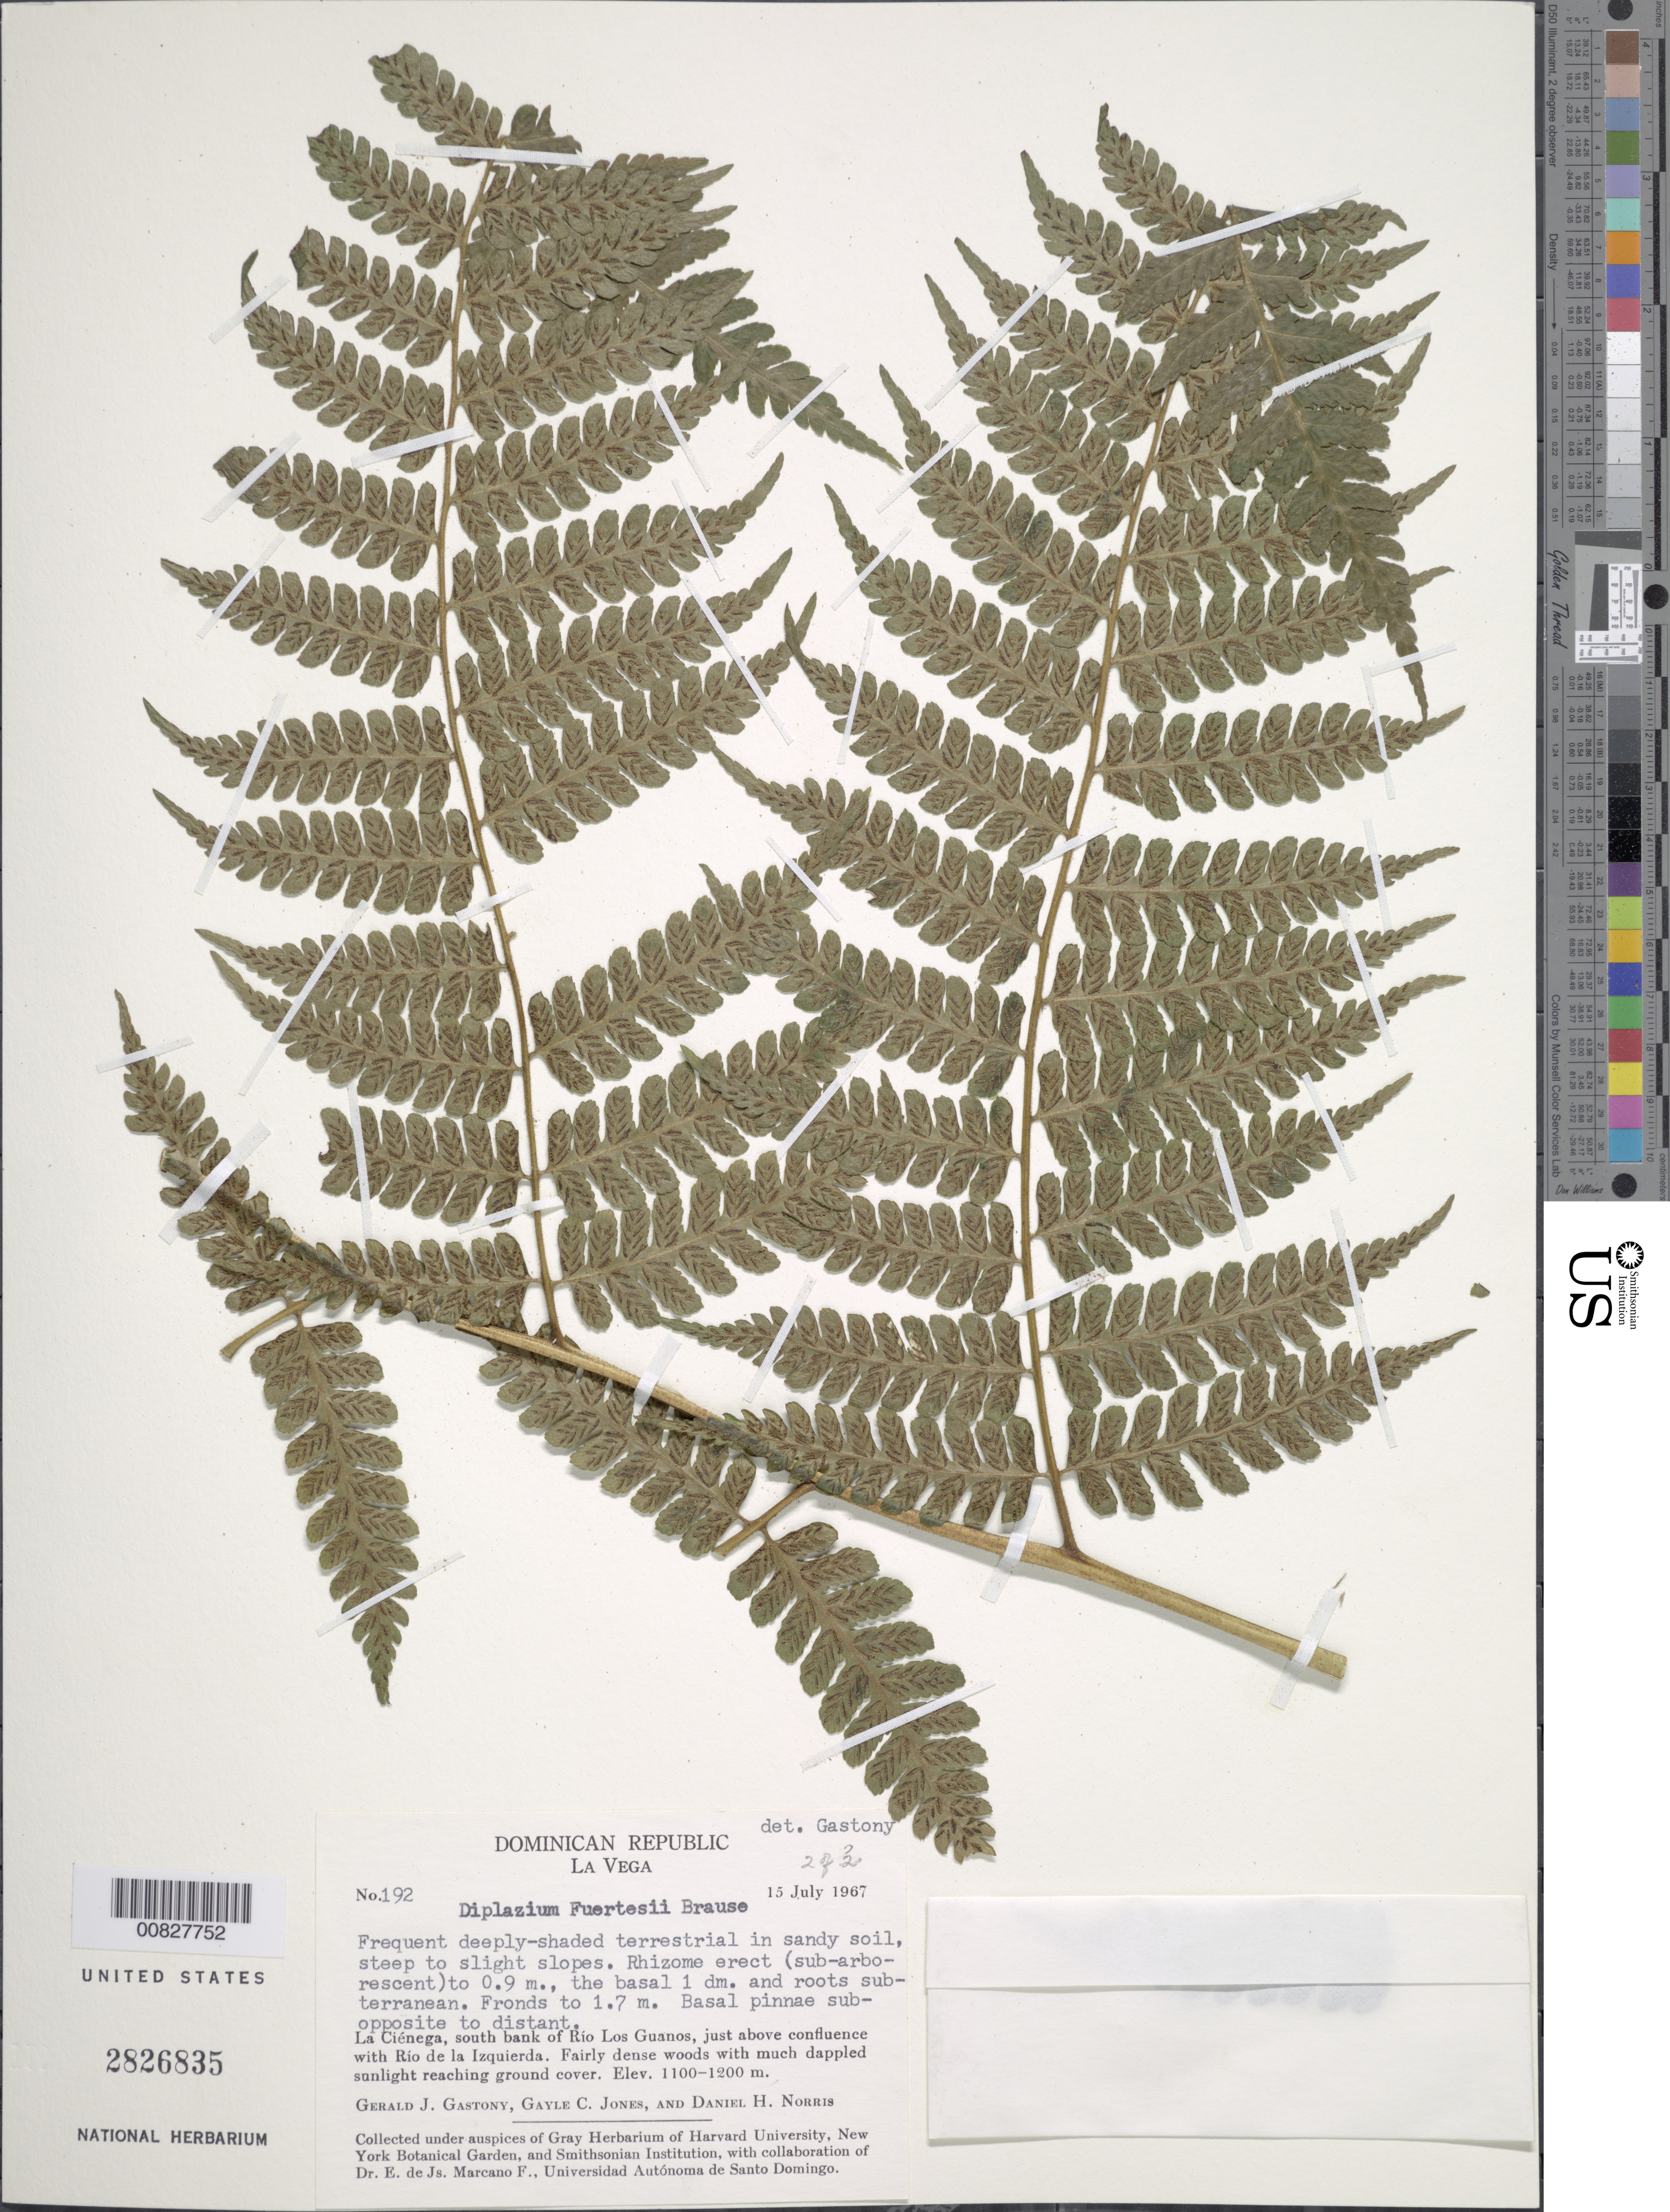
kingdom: Plantae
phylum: Tracheophyta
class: Polypodiopsida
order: Polypodiales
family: Athyriaceae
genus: Diplazium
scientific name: Diplazium fuertesii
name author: Brause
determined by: Gastony, Gerald J.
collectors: G. Gastony, G. C. Jones & D. H. Norris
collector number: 192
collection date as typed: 15 Jul 1967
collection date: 1967-07-15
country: Dominican Republic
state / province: La Vega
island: Hispaniola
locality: La Ciénega, S bank of Río Los Guanos, above confluence with Río de la Izquierda.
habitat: Deeply shaded, sandy soil, steep to slight slopes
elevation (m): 1100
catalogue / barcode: US 2826835